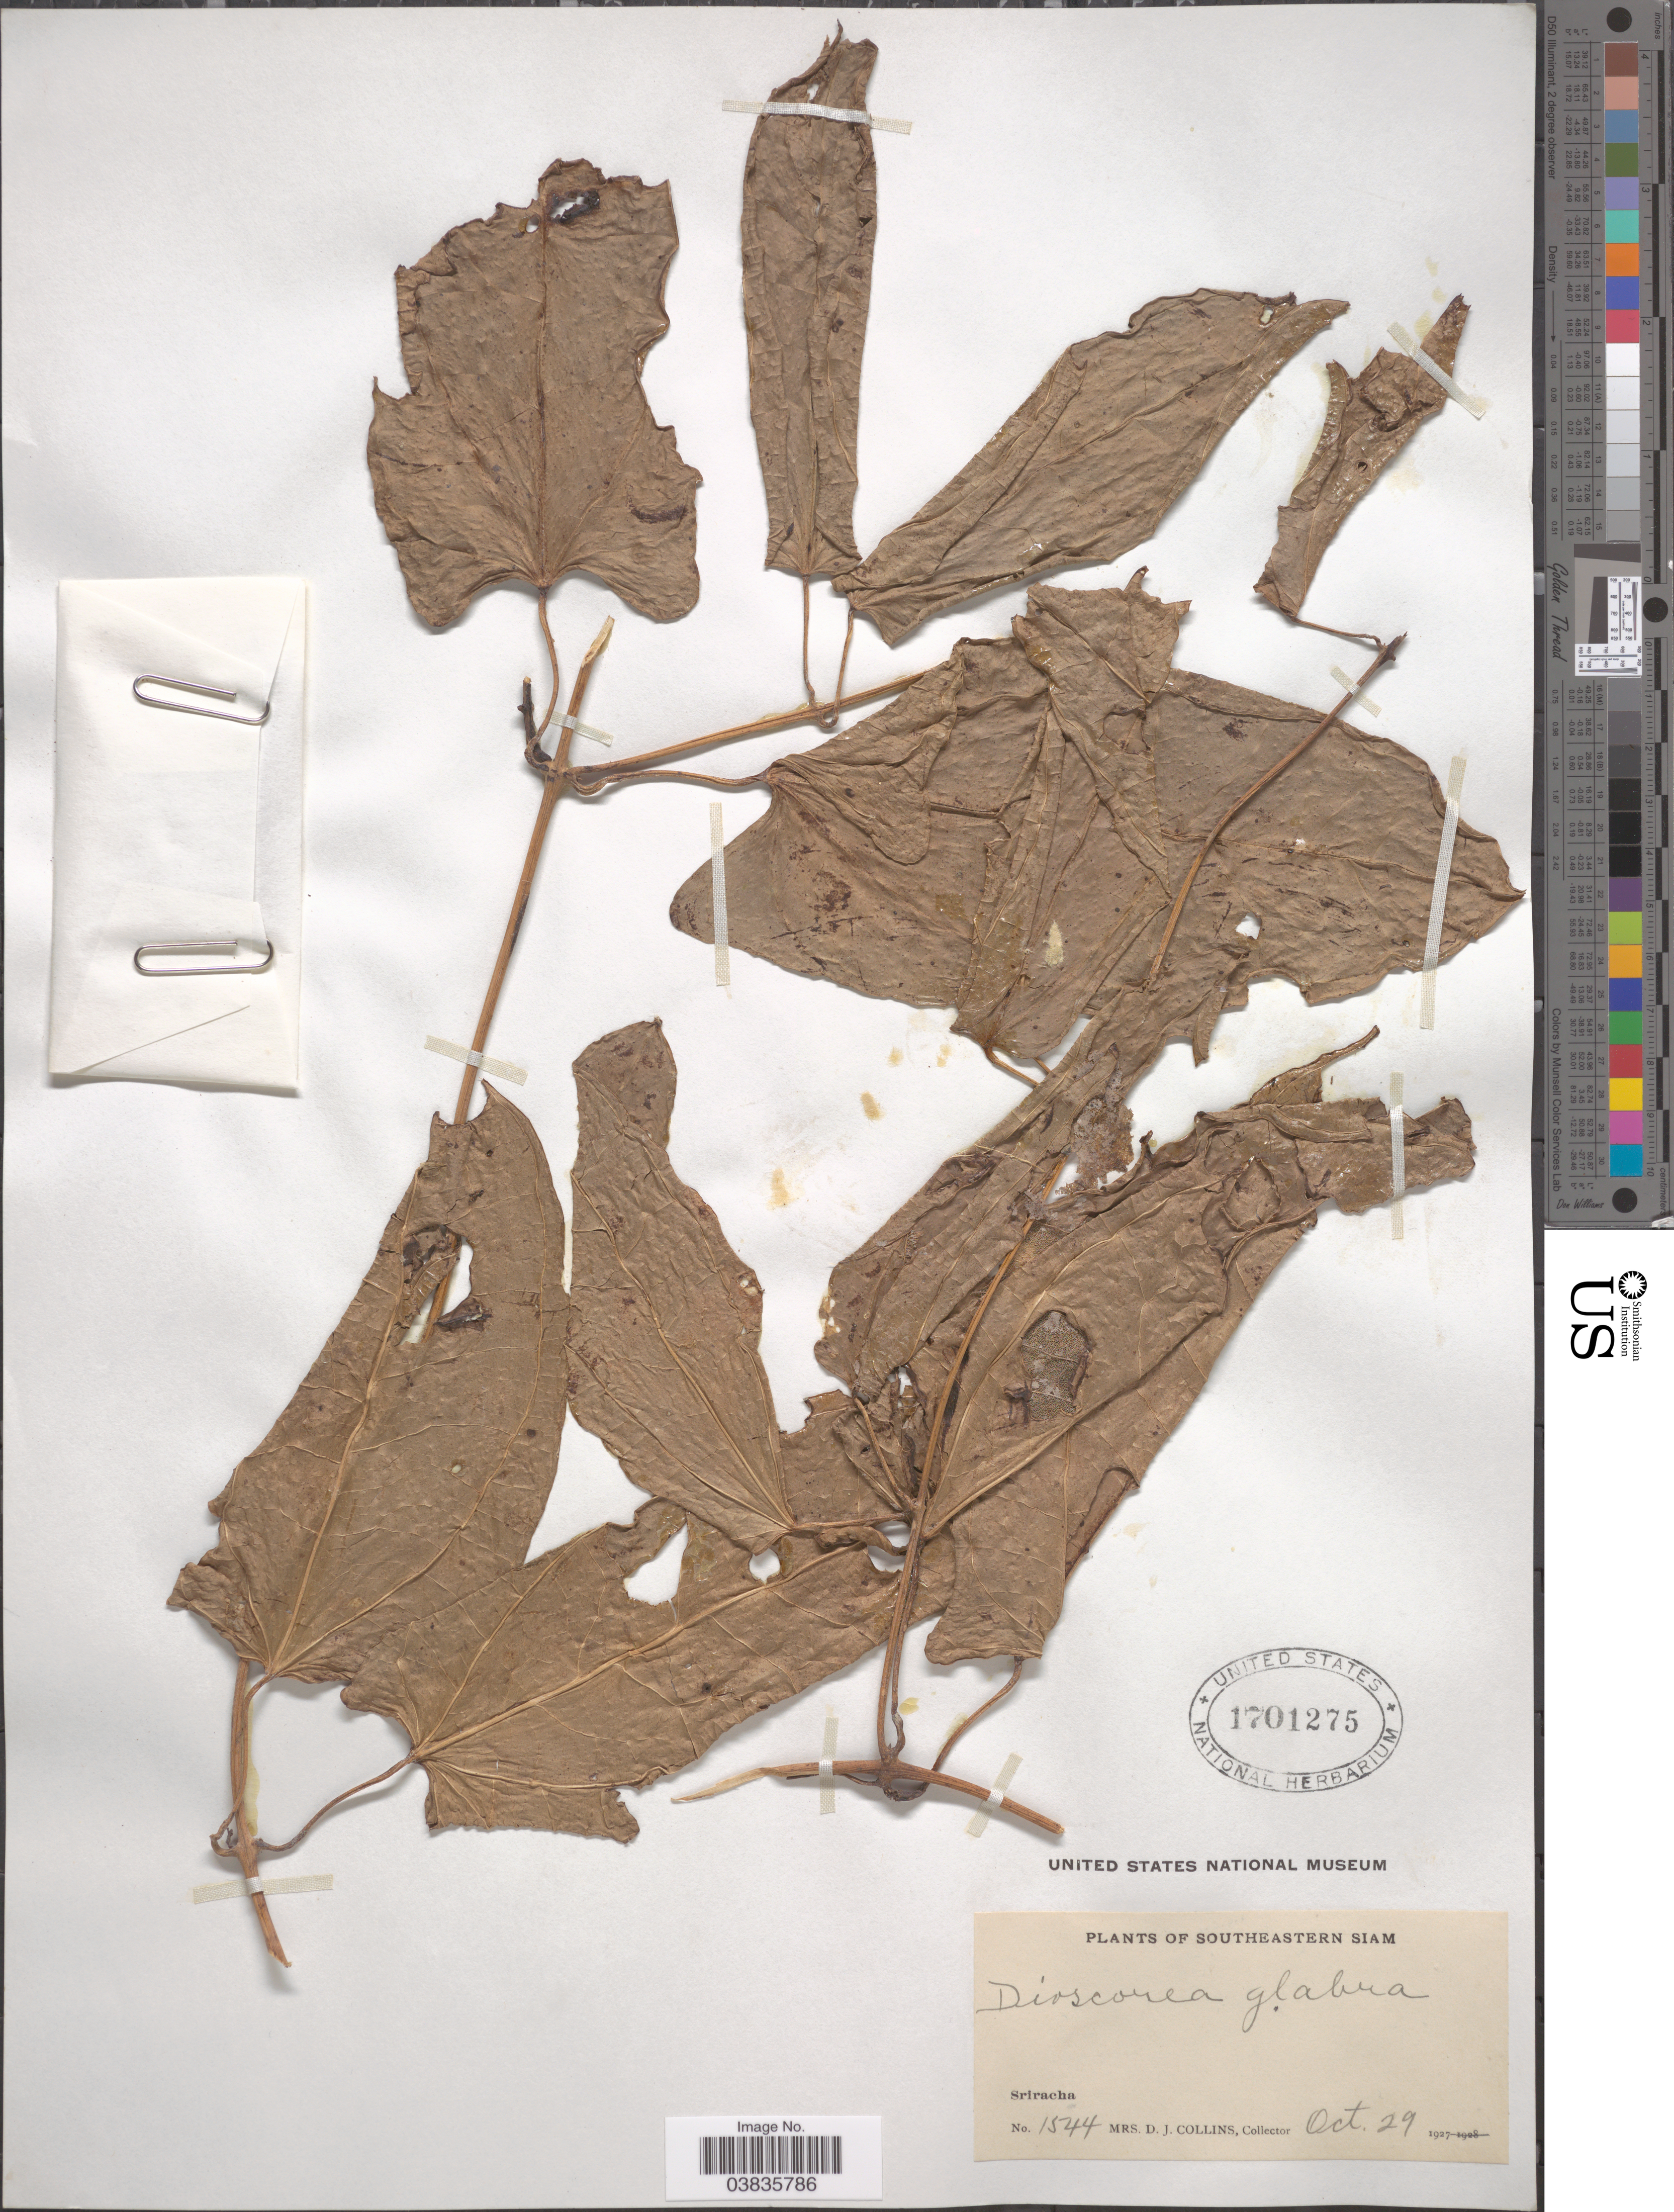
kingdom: Plantae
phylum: Tracheophyta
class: Liliopsida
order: Dioscoreales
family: Dioscoreaceae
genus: Dioscorea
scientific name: Dioscorea glabra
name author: Roxb.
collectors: Mrs. D. J. Collins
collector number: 1544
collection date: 1927-10-29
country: Thailand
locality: Southeastern Siam. Sriracha.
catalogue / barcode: US 1701275